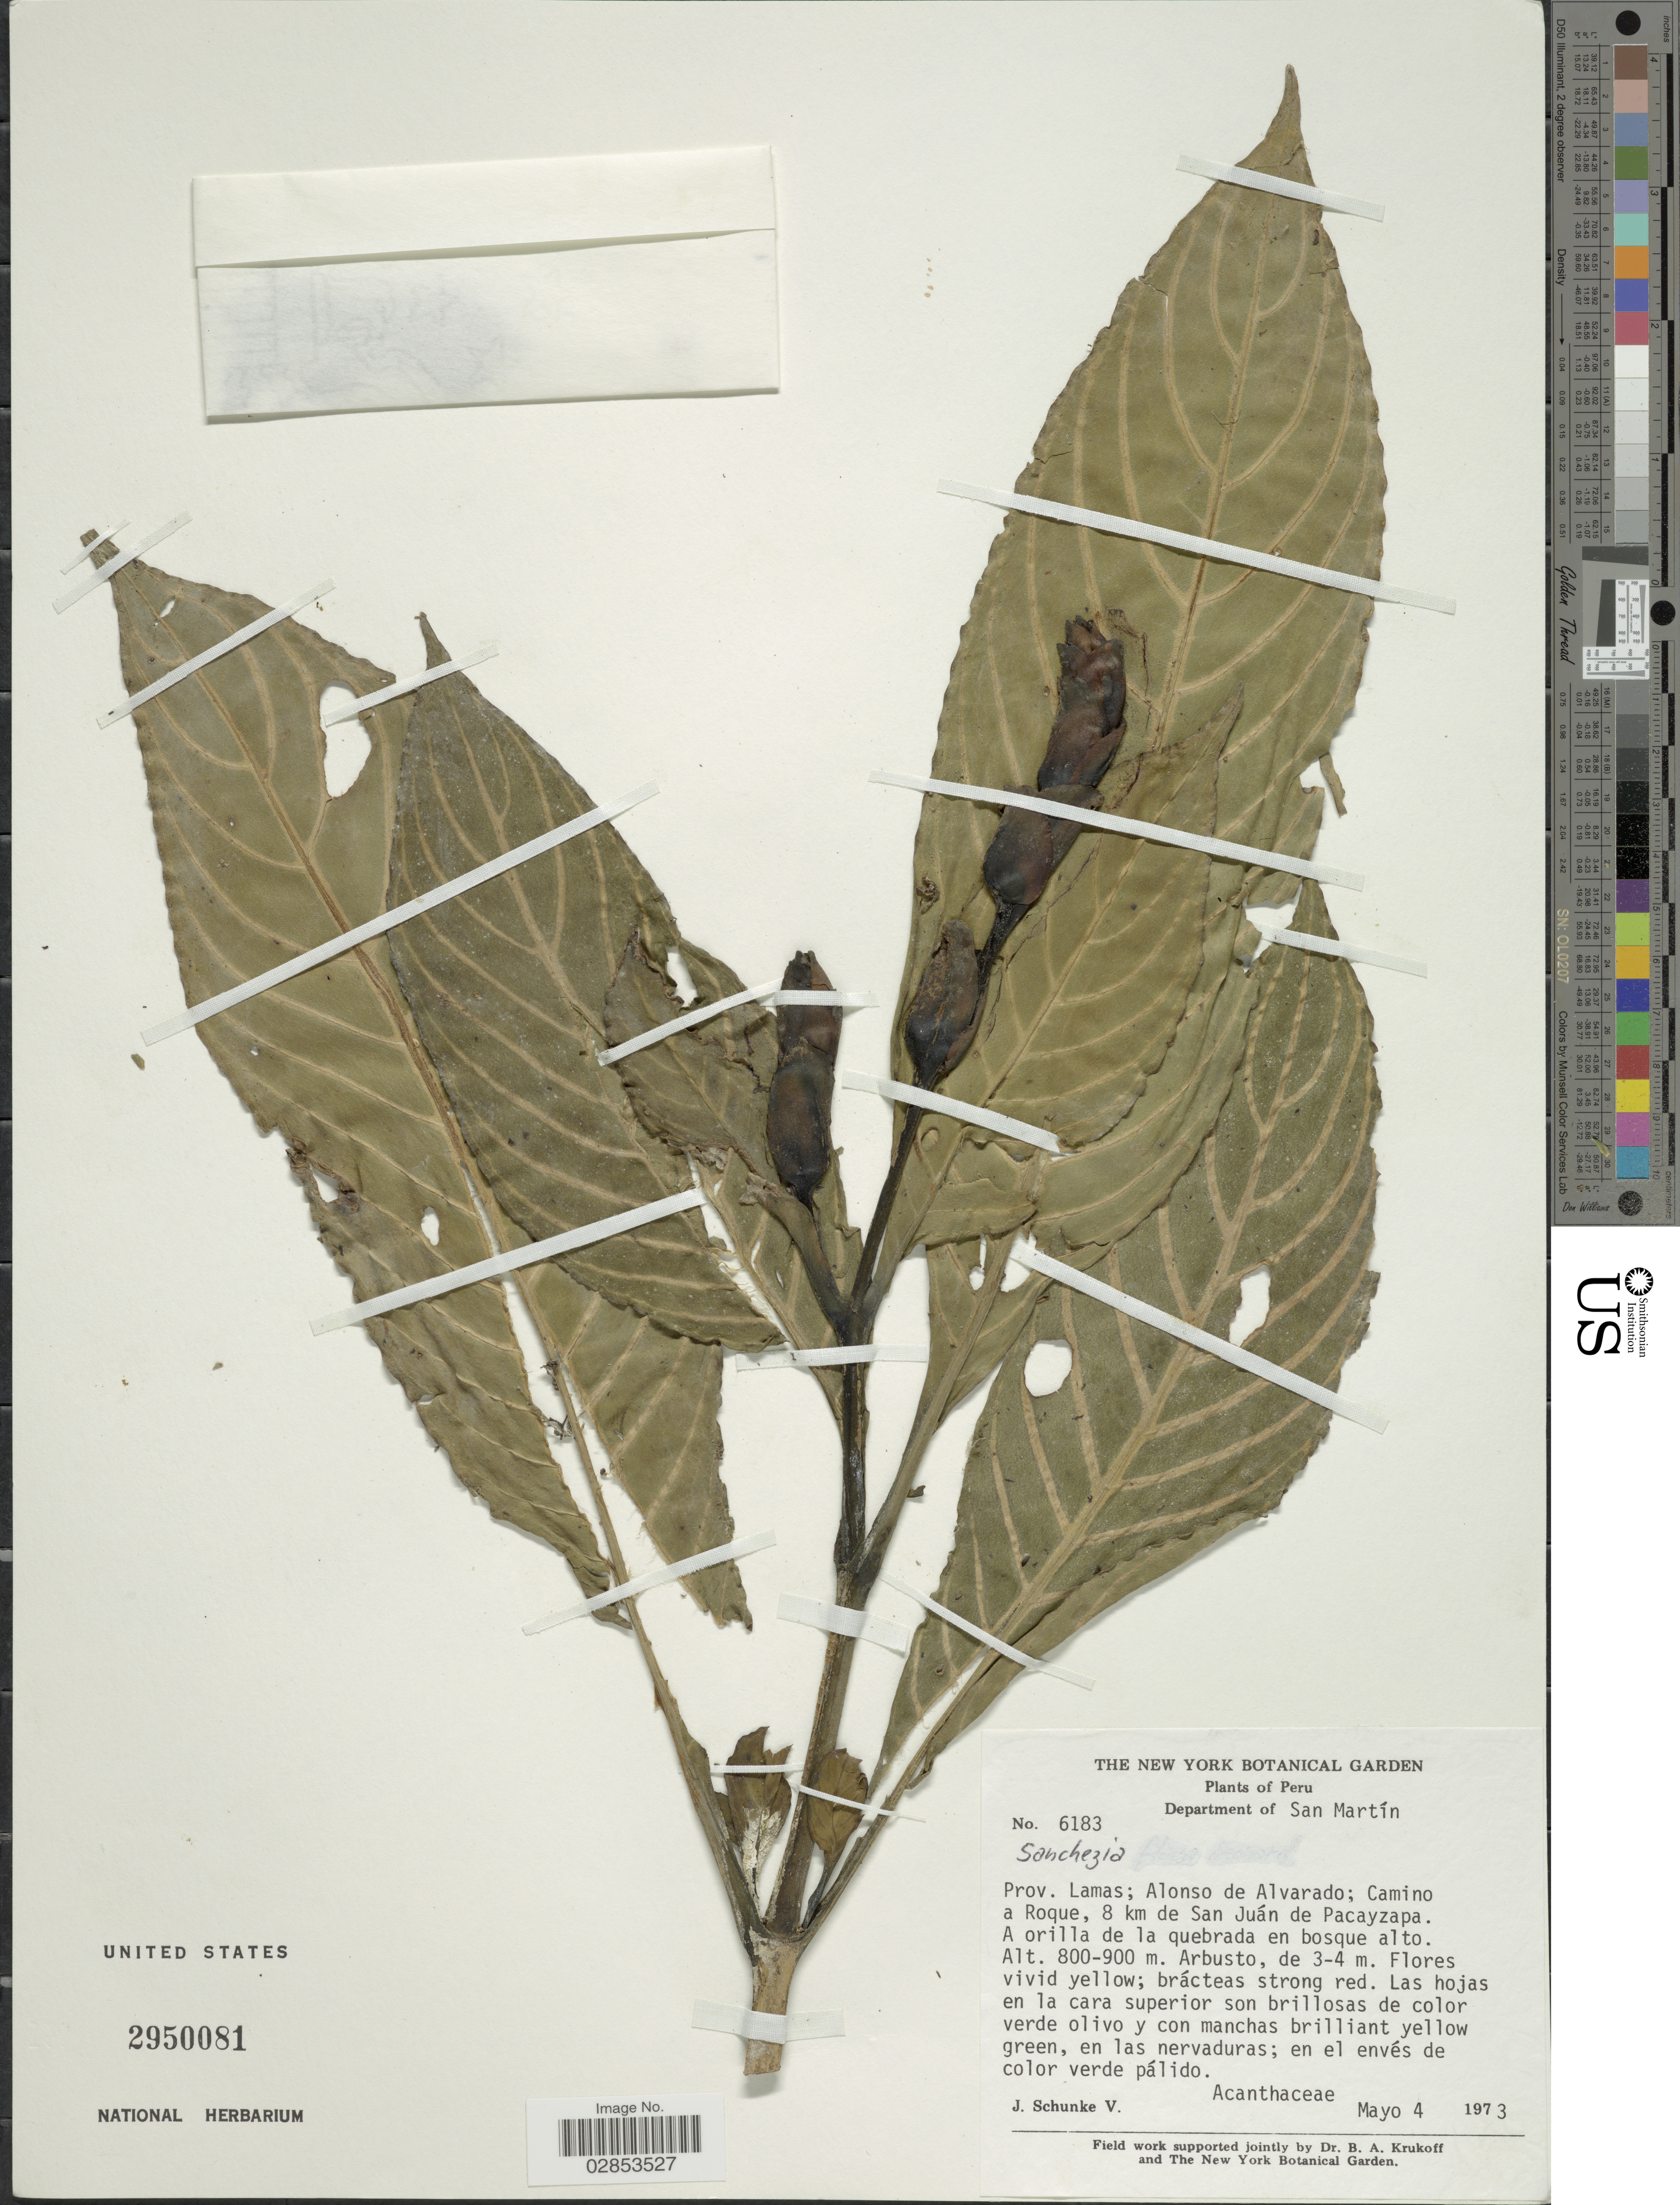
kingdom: Plantae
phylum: Tracheophyta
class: Magnoliopsida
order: Lamiales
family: Acanthaceae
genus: Sanchezia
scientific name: Sanchezia oblonga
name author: Ruiz & Pav.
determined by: Azevedo, Igor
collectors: J. Schunke Vigo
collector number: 6183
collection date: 1973-05-04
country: Peru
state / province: San Martín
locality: Department of San Martín. Prov Lamas; Alonso Alvarado; Camino a Roque, 8 km de San Juán de Pacayzapa.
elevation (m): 800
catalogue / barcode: US 2950081